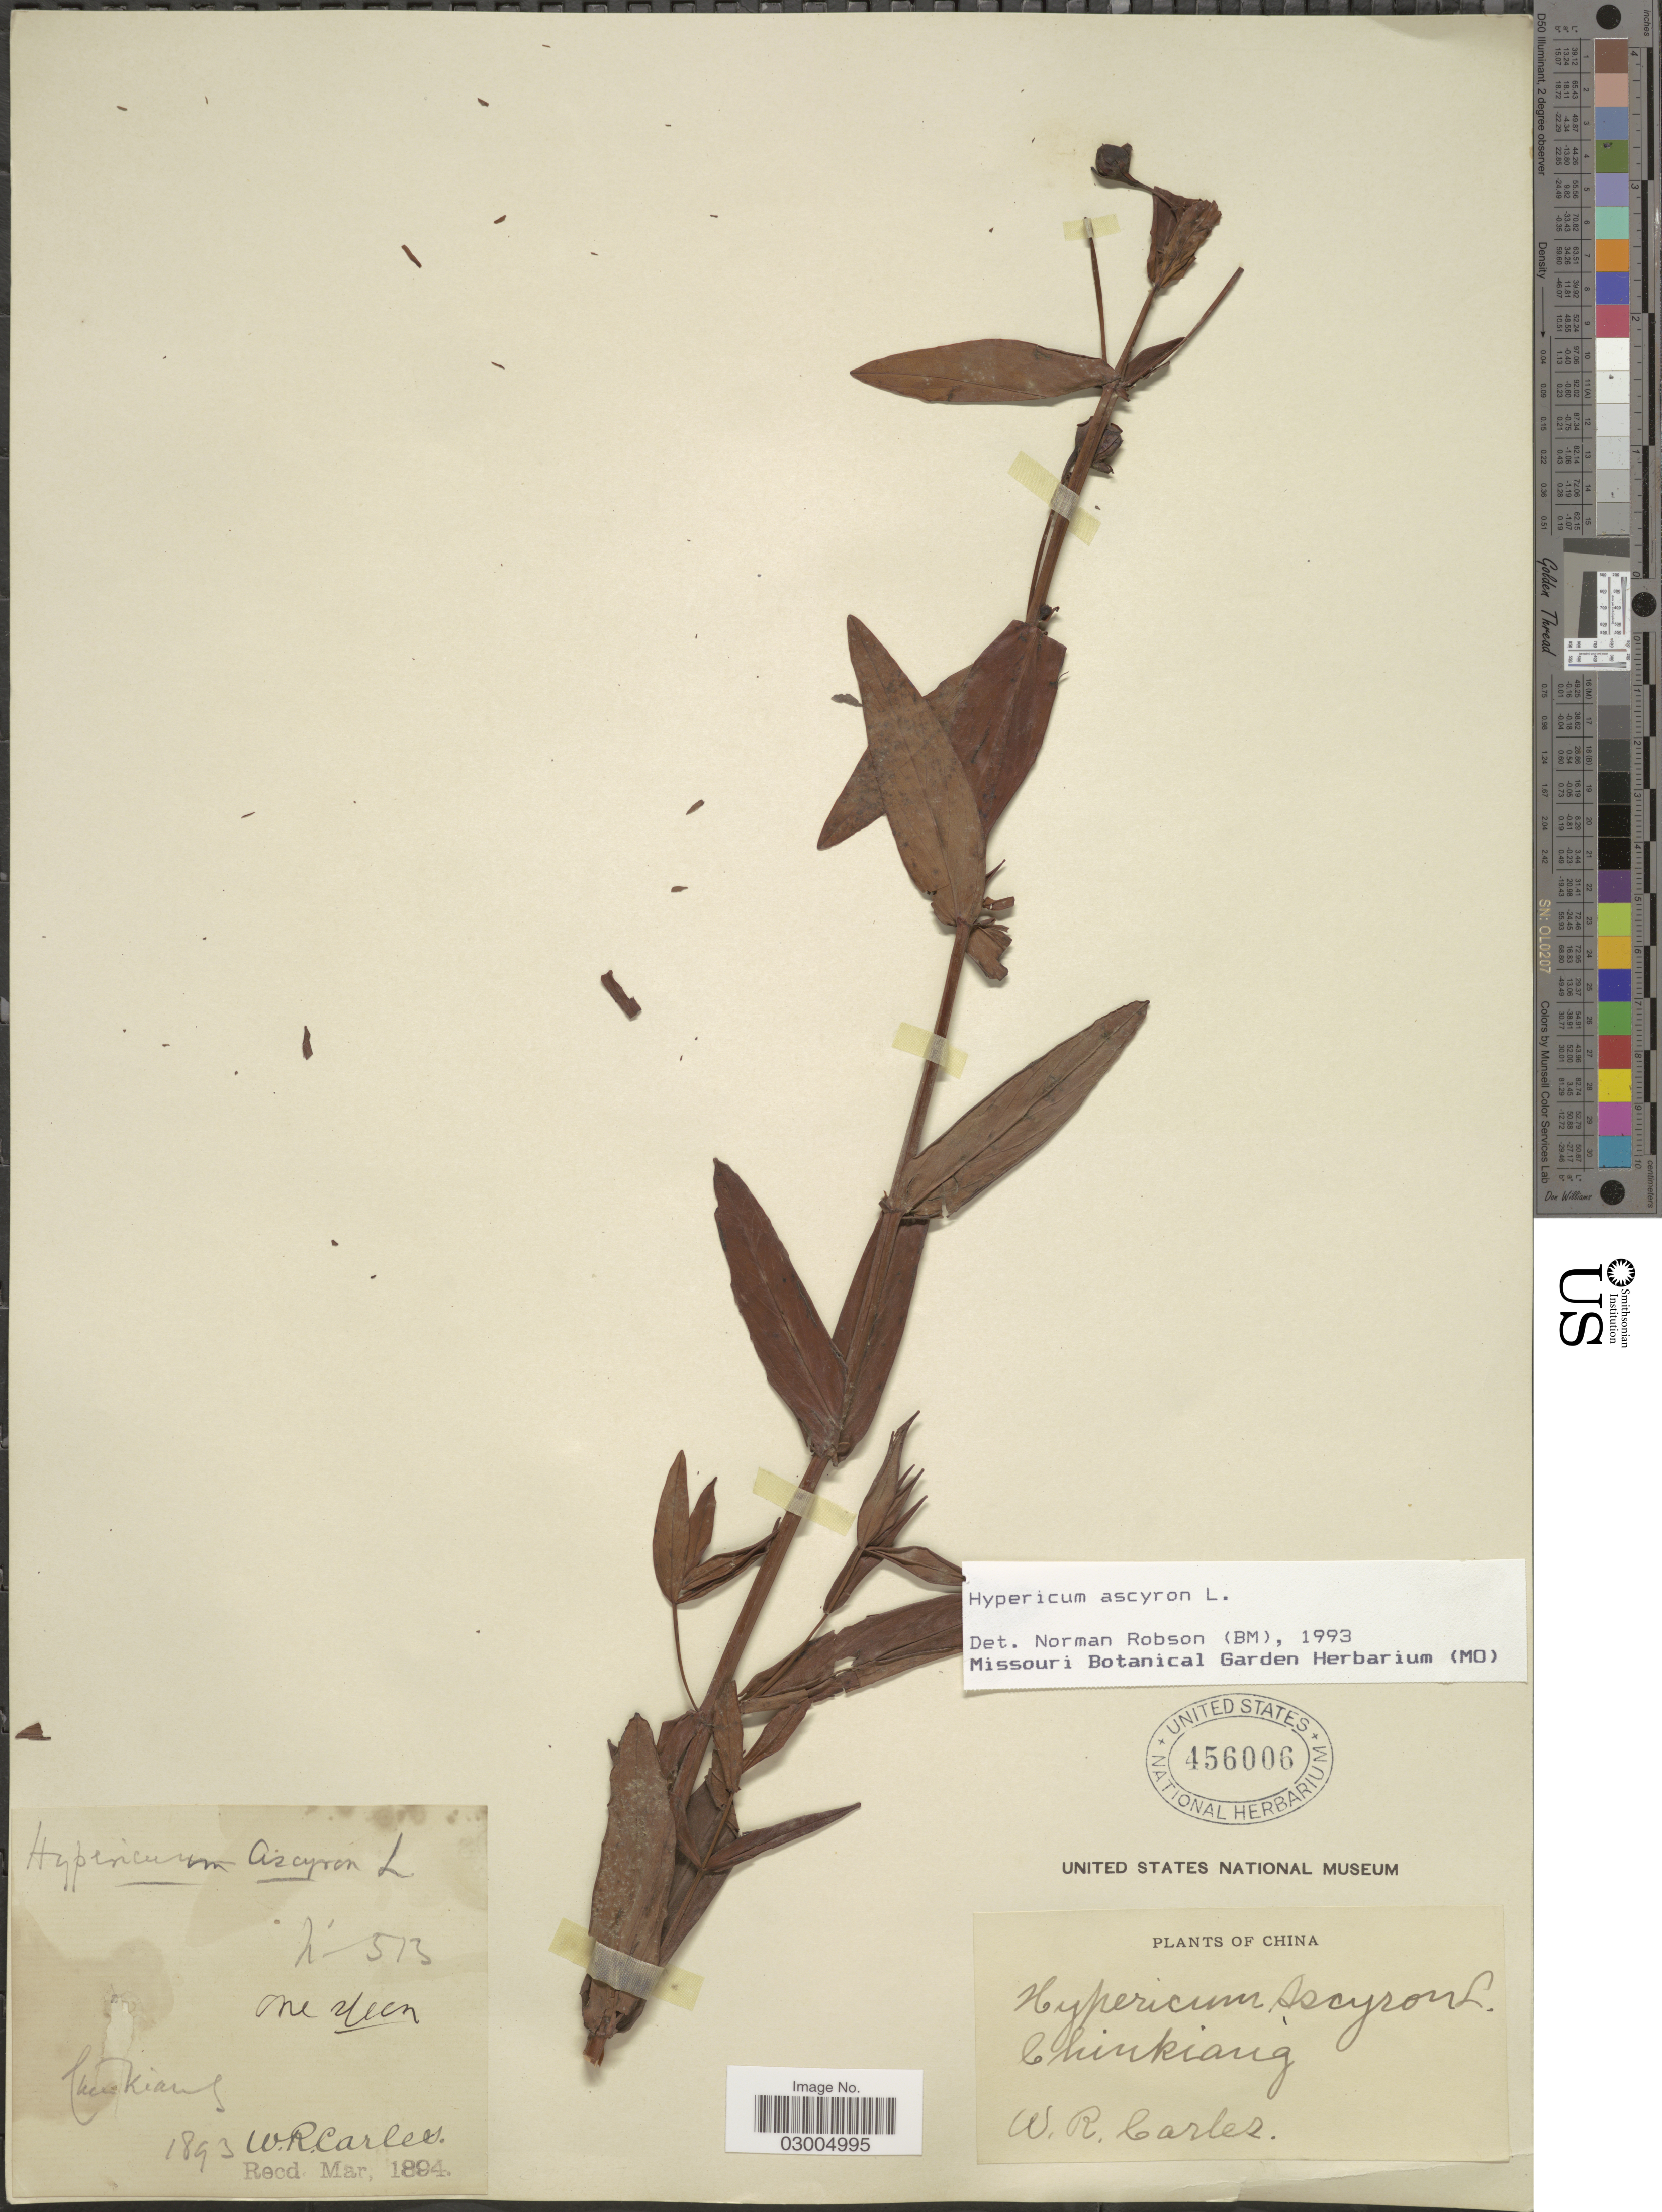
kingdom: Plantae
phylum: Tracheophyta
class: Magnoliopsida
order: Malpighiales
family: Hypericaceae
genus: Hypericum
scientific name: Hypericum ascyron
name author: L.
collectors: W. Carles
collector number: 573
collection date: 1893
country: China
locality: Chinkiang.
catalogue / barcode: US 456006